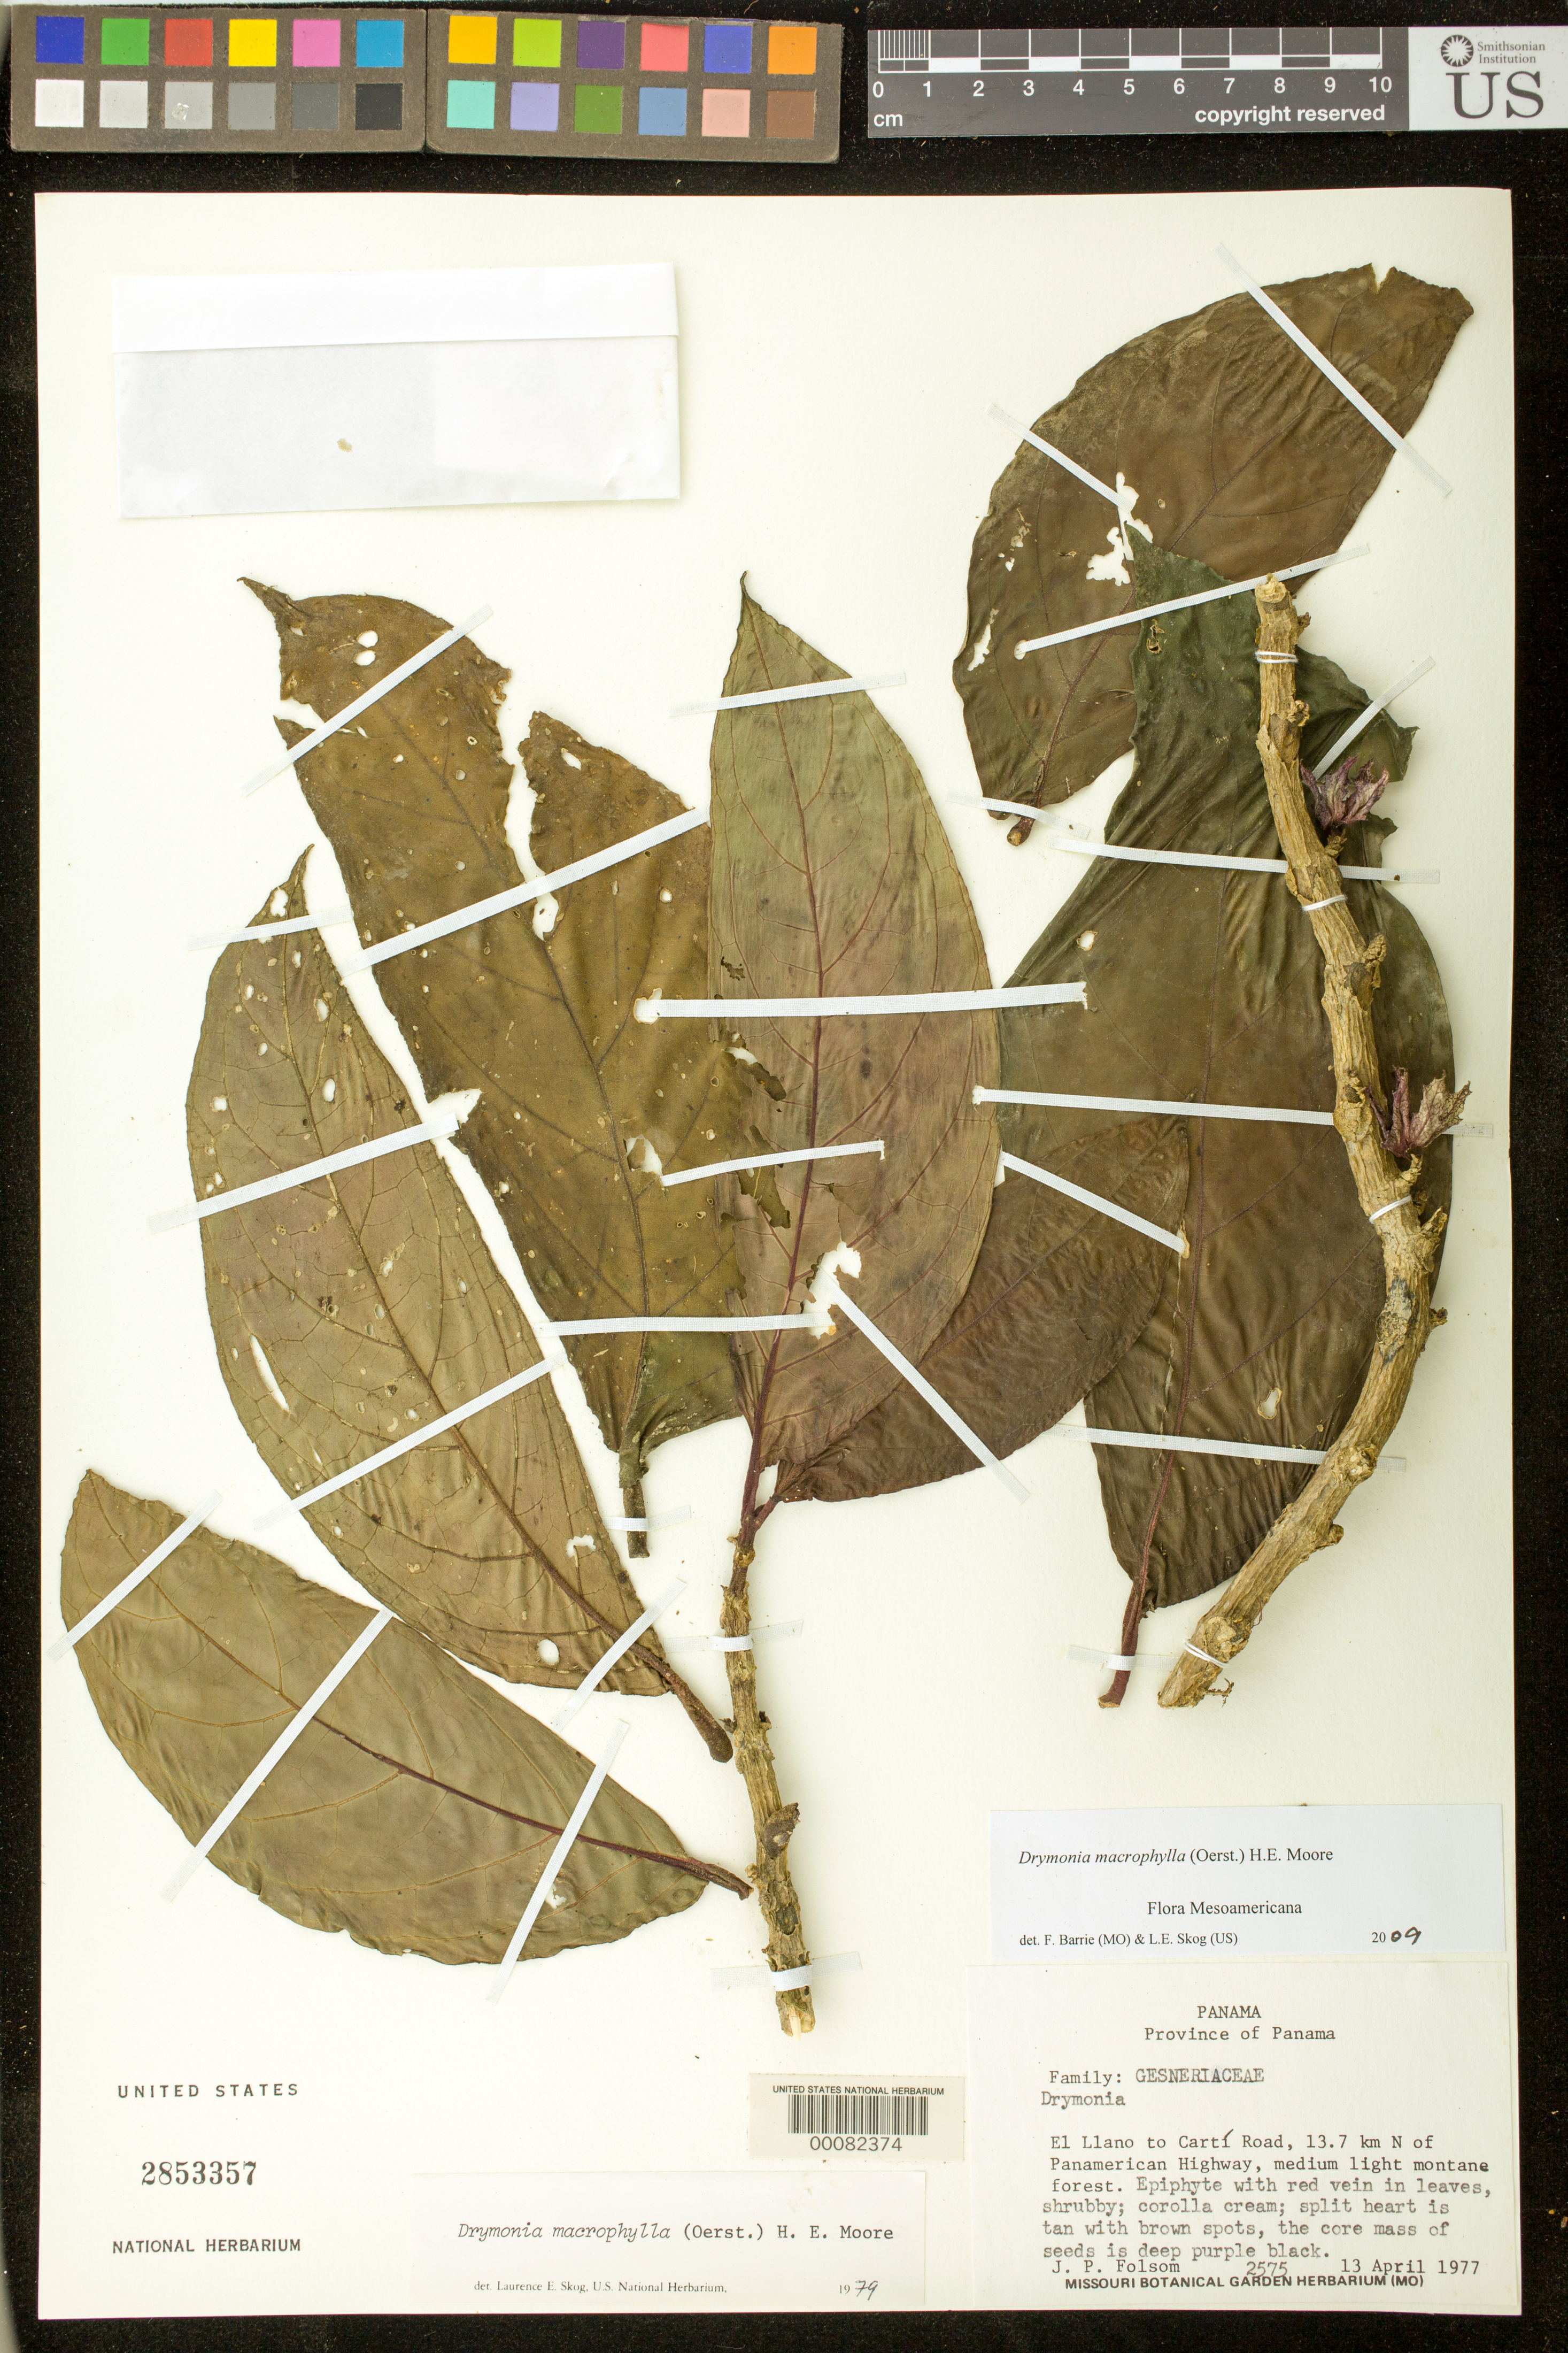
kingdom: Plantae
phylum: Tracheophyta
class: Magnoliopsida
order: Lamiales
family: Gesneriaceae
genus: Drymonia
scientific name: Drymonia macrophylla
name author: (Oerst.) H.E. Moore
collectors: J. P. Folsom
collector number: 2575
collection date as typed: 13 Apr 1977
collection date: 1977-04-13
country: Panama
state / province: Panamá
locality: El Llano to Carti road, 13.7 km N of Panamerican highway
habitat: Medium light montane forest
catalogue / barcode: US 2853357